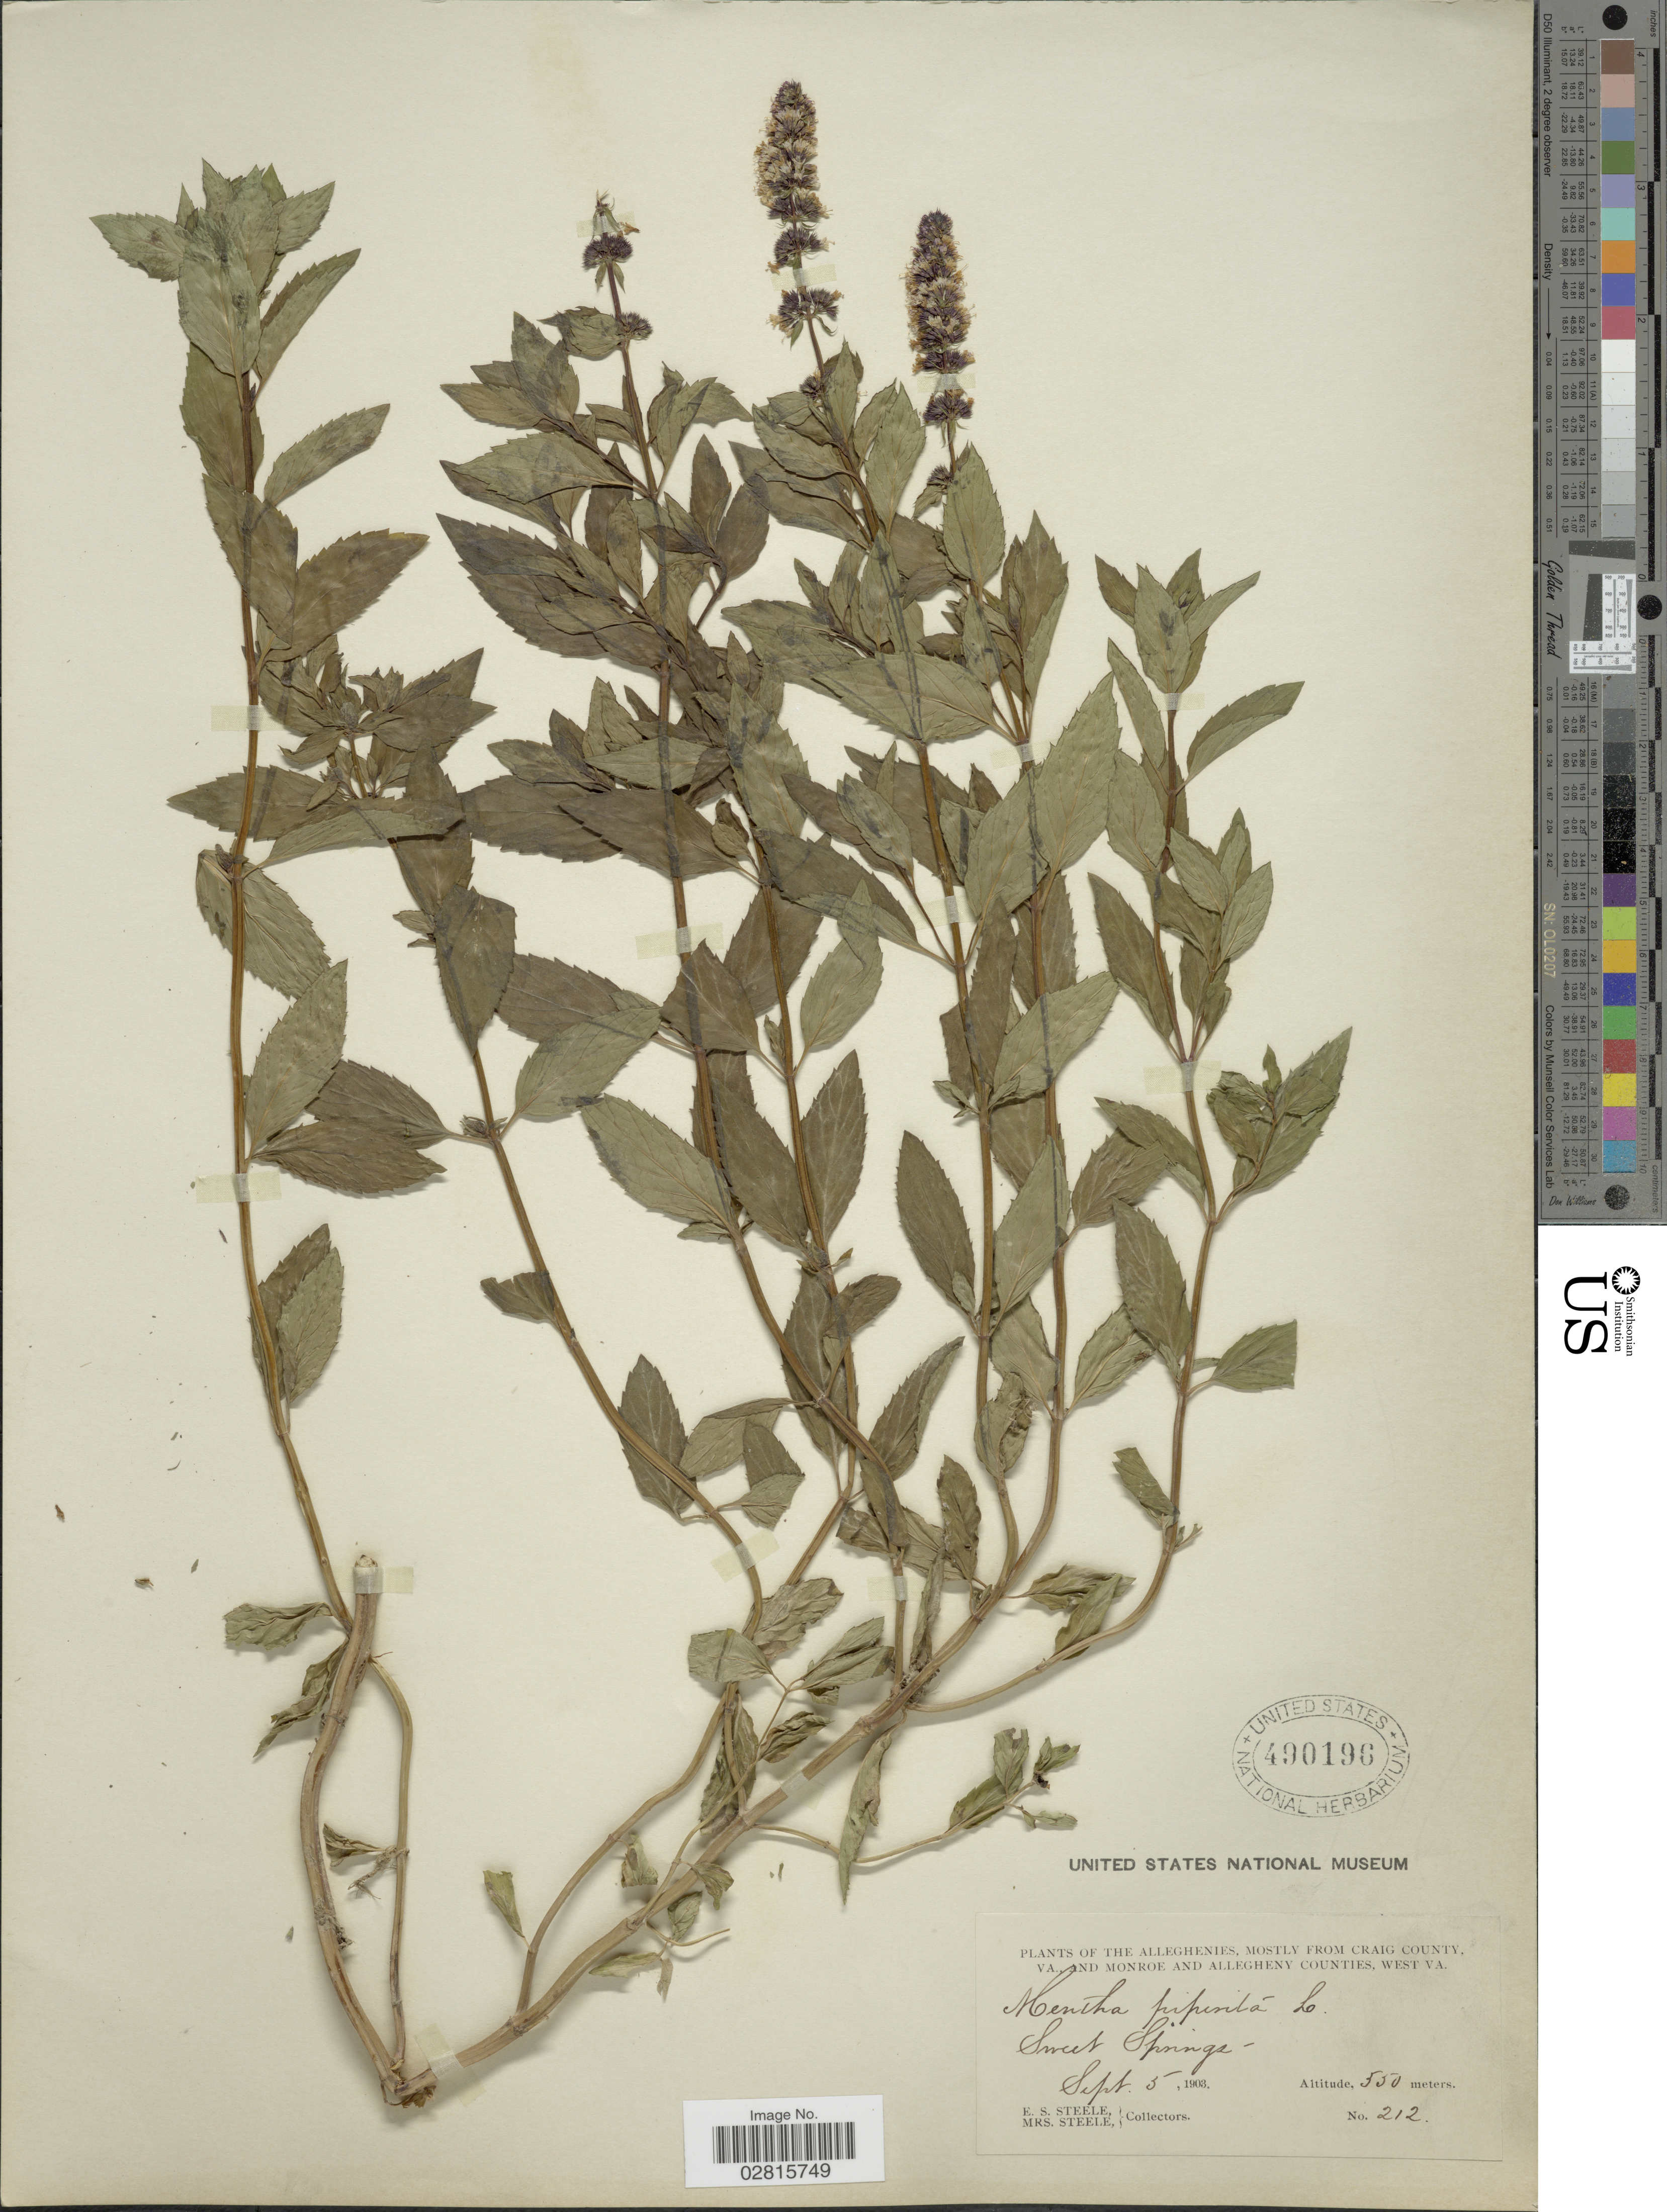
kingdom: Plantae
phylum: Tracheophyta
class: Magnoliopsida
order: Lamiales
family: Lamiaceae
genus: Mentha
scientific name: Mentha x piperita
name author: L.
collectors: E. Steele & Mrs. E. S. Steele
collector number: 212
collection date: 1903-09-05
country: United States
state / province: West Virginia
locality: The Alleghenies, Mostly from Craig County, Va., and Monroe and Allegheny Counties, West Va., Sweet Springs.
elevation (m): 550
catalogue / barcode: US 490196